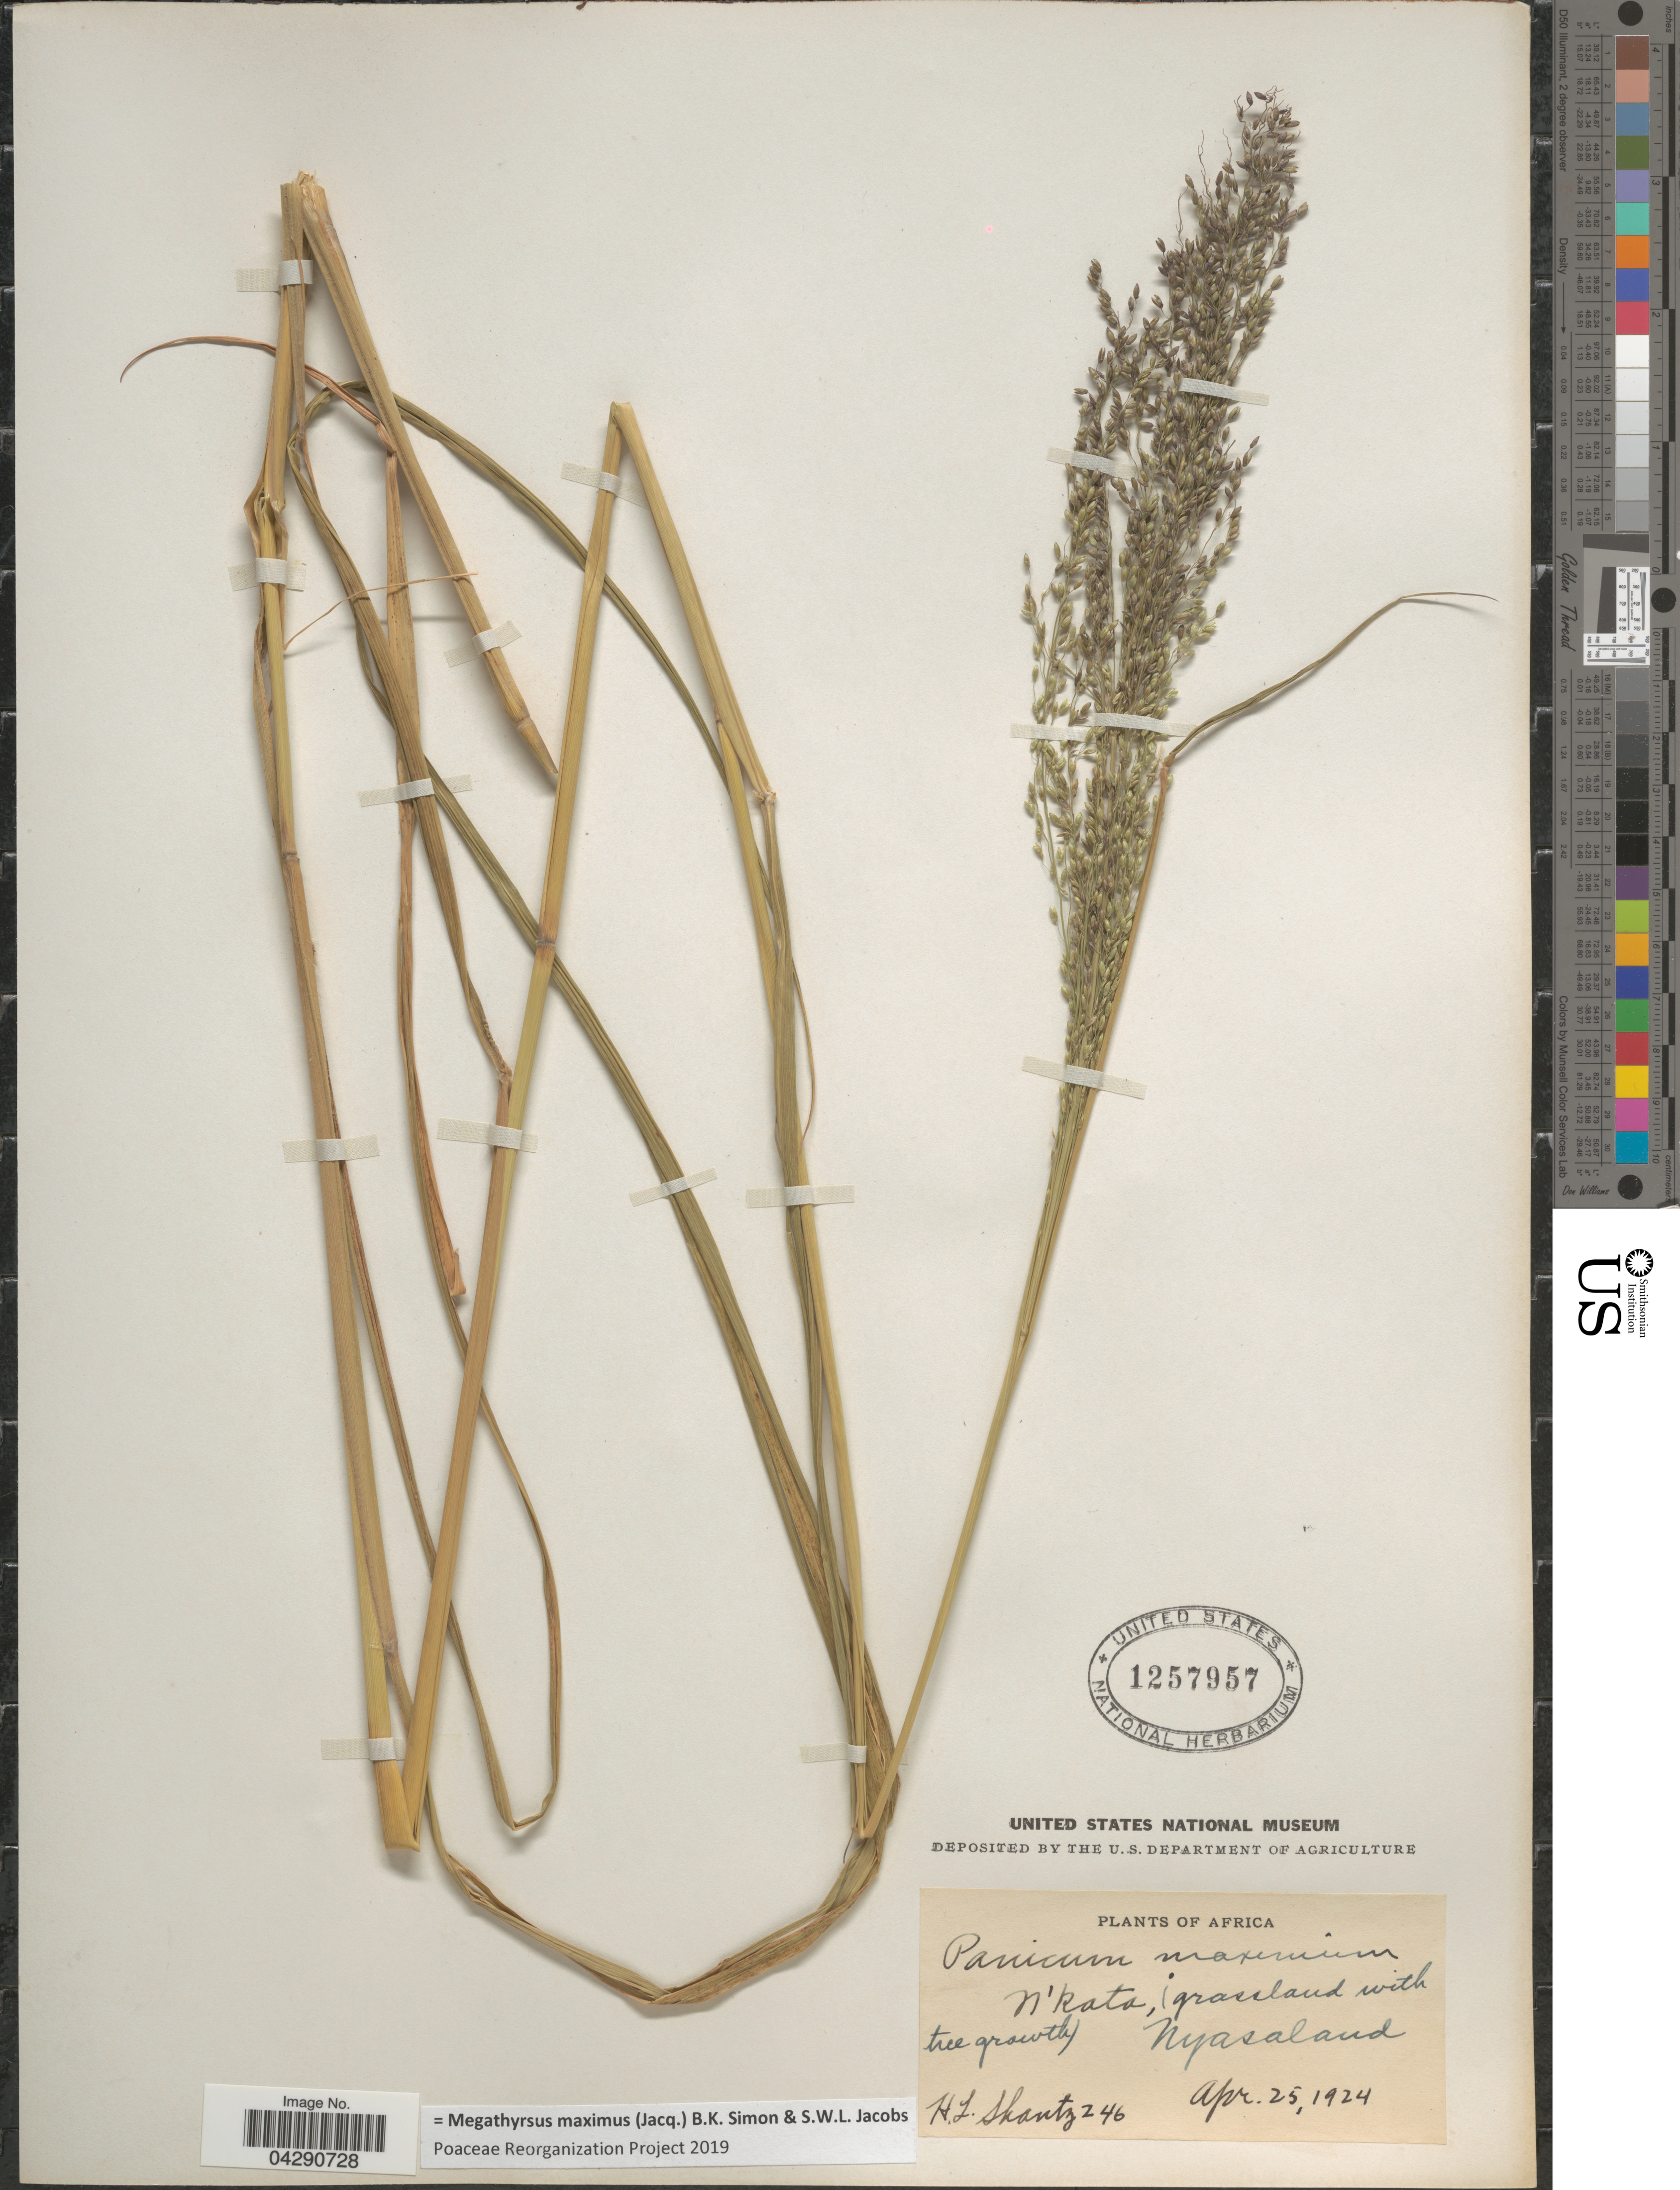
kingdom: Plantae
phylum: Tracheophyta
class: Liliopsida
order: Poales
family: Poaceae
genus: Megathyrsus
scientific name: Megathyrsus maximus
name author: (Jacq.) B.K. Simon & S.W.L. Jacobs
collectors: H. Shantz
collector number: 246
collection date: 1924-04-25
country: Malawi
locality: N'kata. Nyasaland.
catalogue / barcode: US 1257957